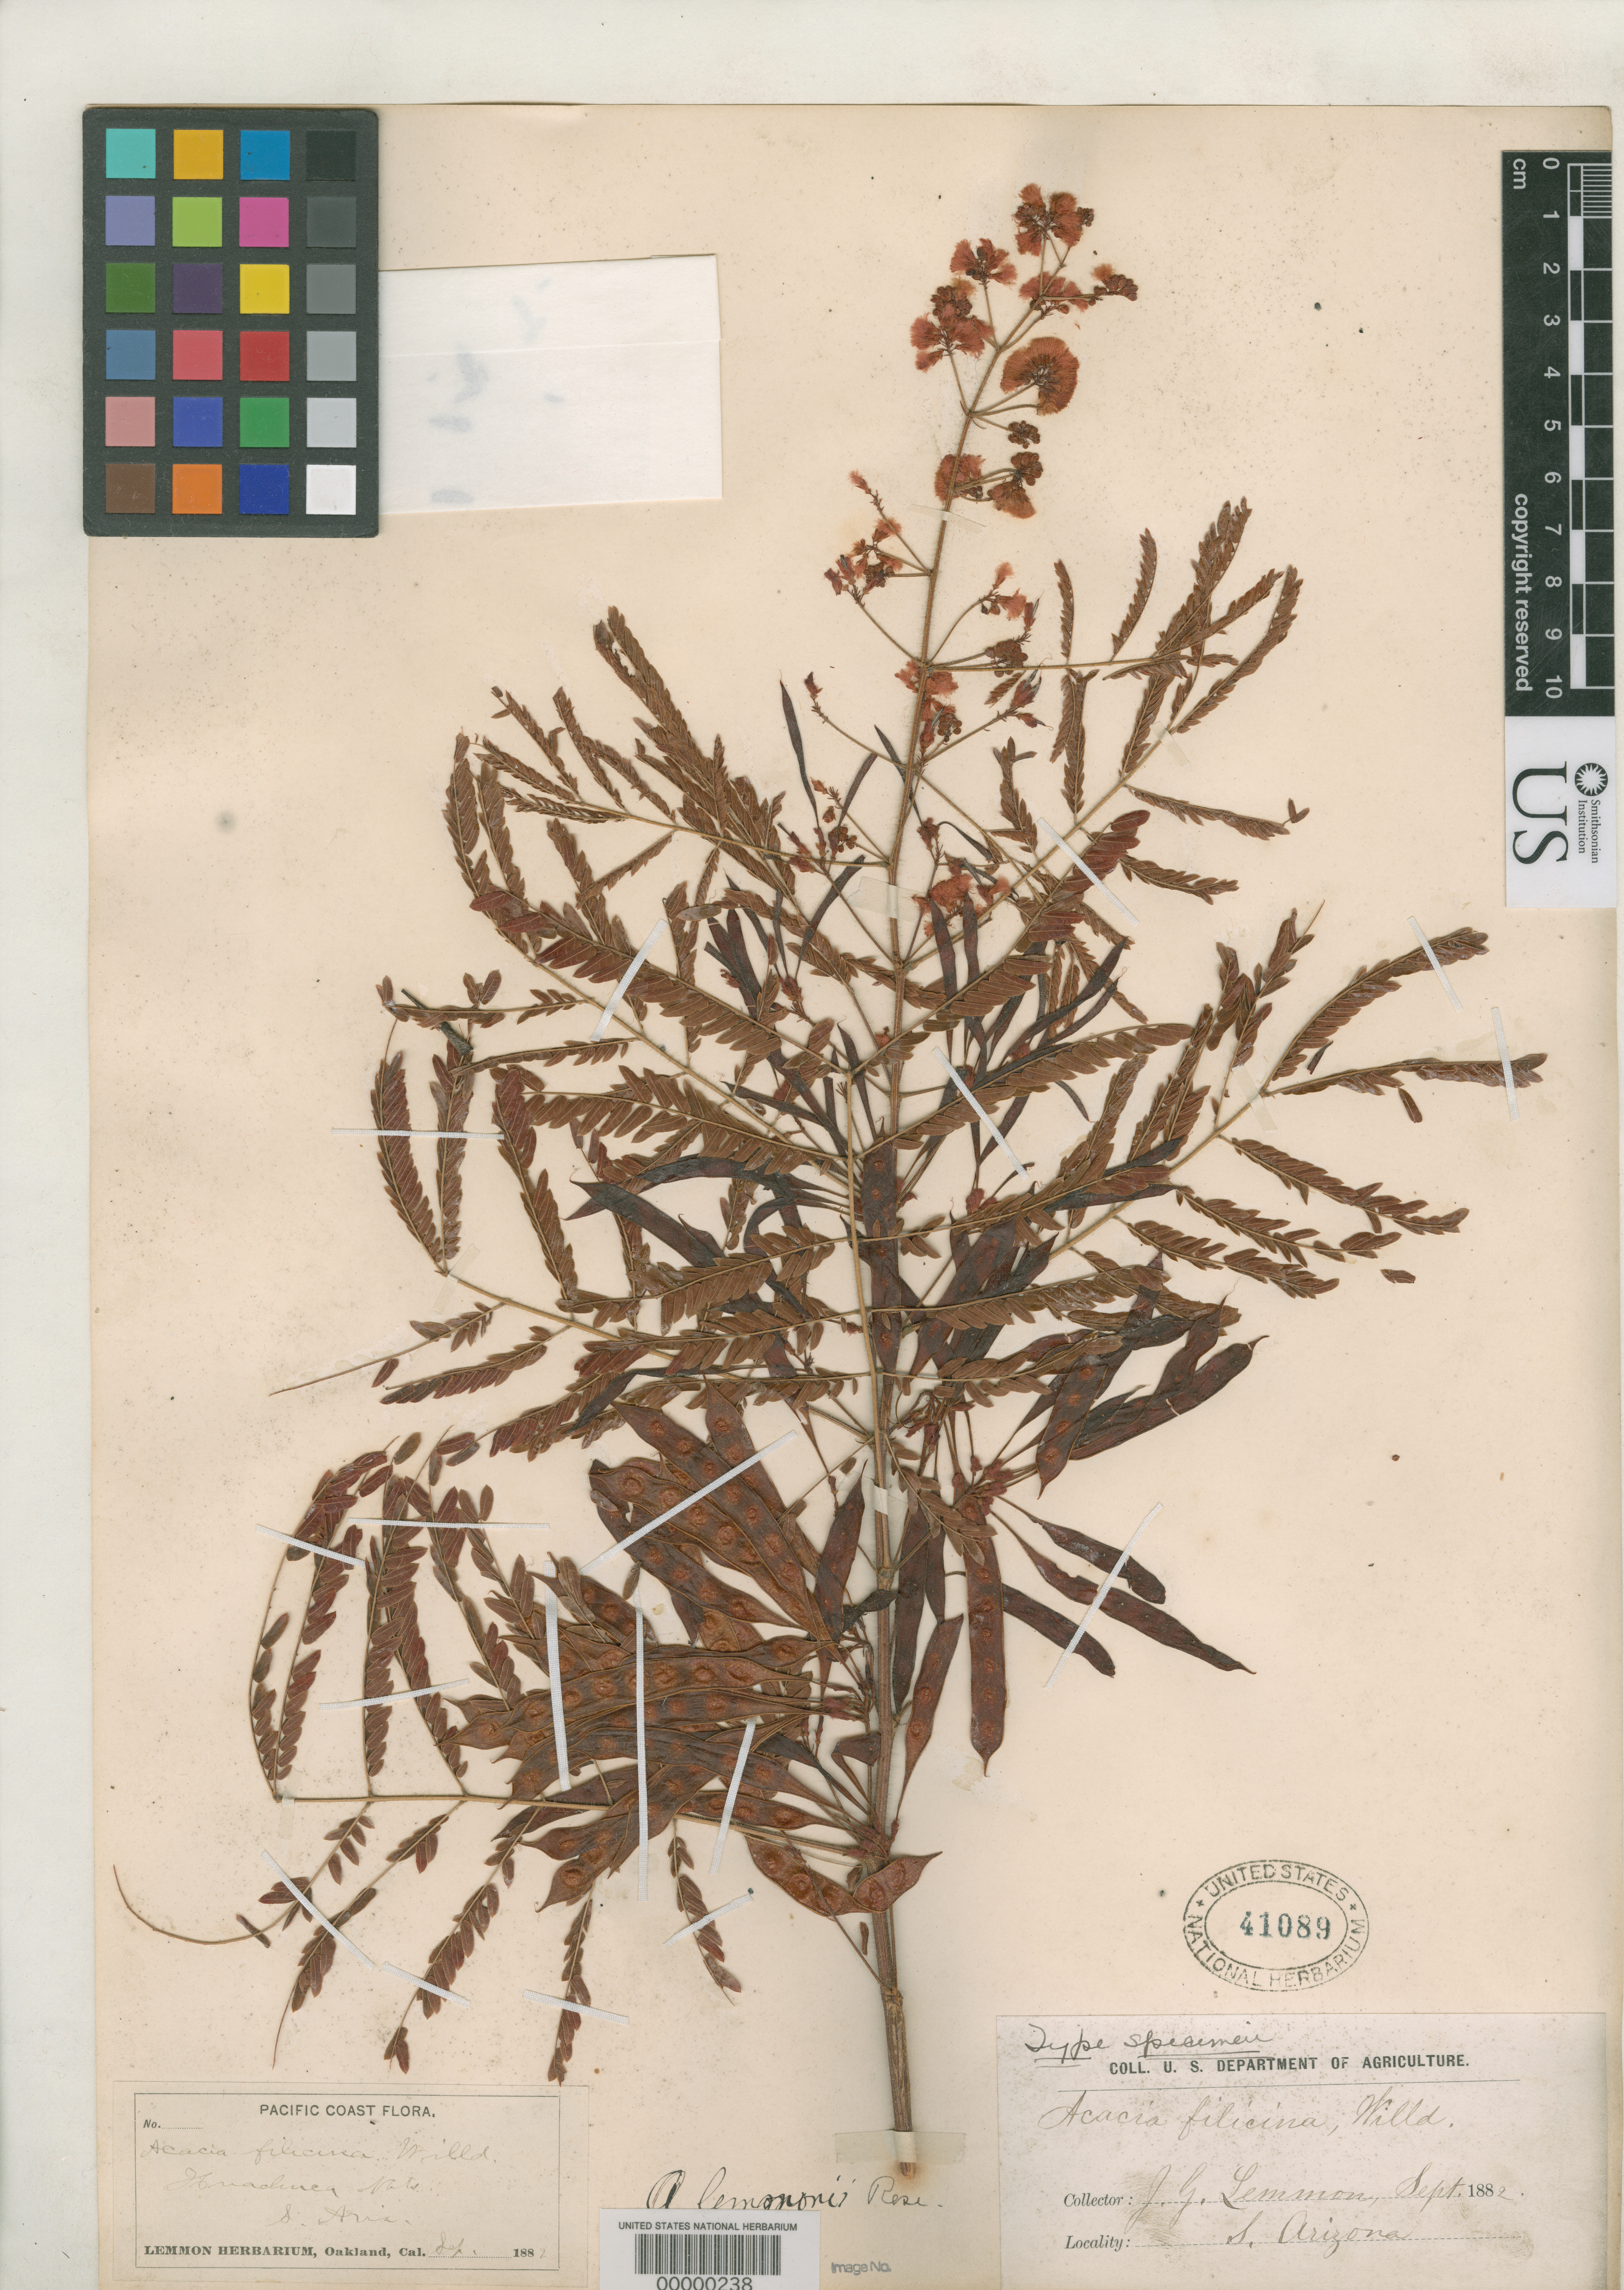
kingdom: Plantae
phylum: Tracheophyta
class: Magnoliopsida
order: Fabales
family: Fabaceae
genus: Acacia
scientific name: Acacia lemmonii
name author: Rose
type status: Holotype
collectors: J. G. Lemmon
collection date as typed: Sep 1882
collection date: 1882-09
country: United States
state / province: Arizona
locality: Huachuca Mts., S. Ariz.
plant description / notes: This sheet (USNH 41089) bearing flowers and fruits is unambiguously the holotype, cited as "type" by USNH sheet number in protologue. Another sheet with consecutive sheet number (USNH 41088) is fruiting material only, but is not annotated as second sheet of type.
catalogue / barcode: US 41089